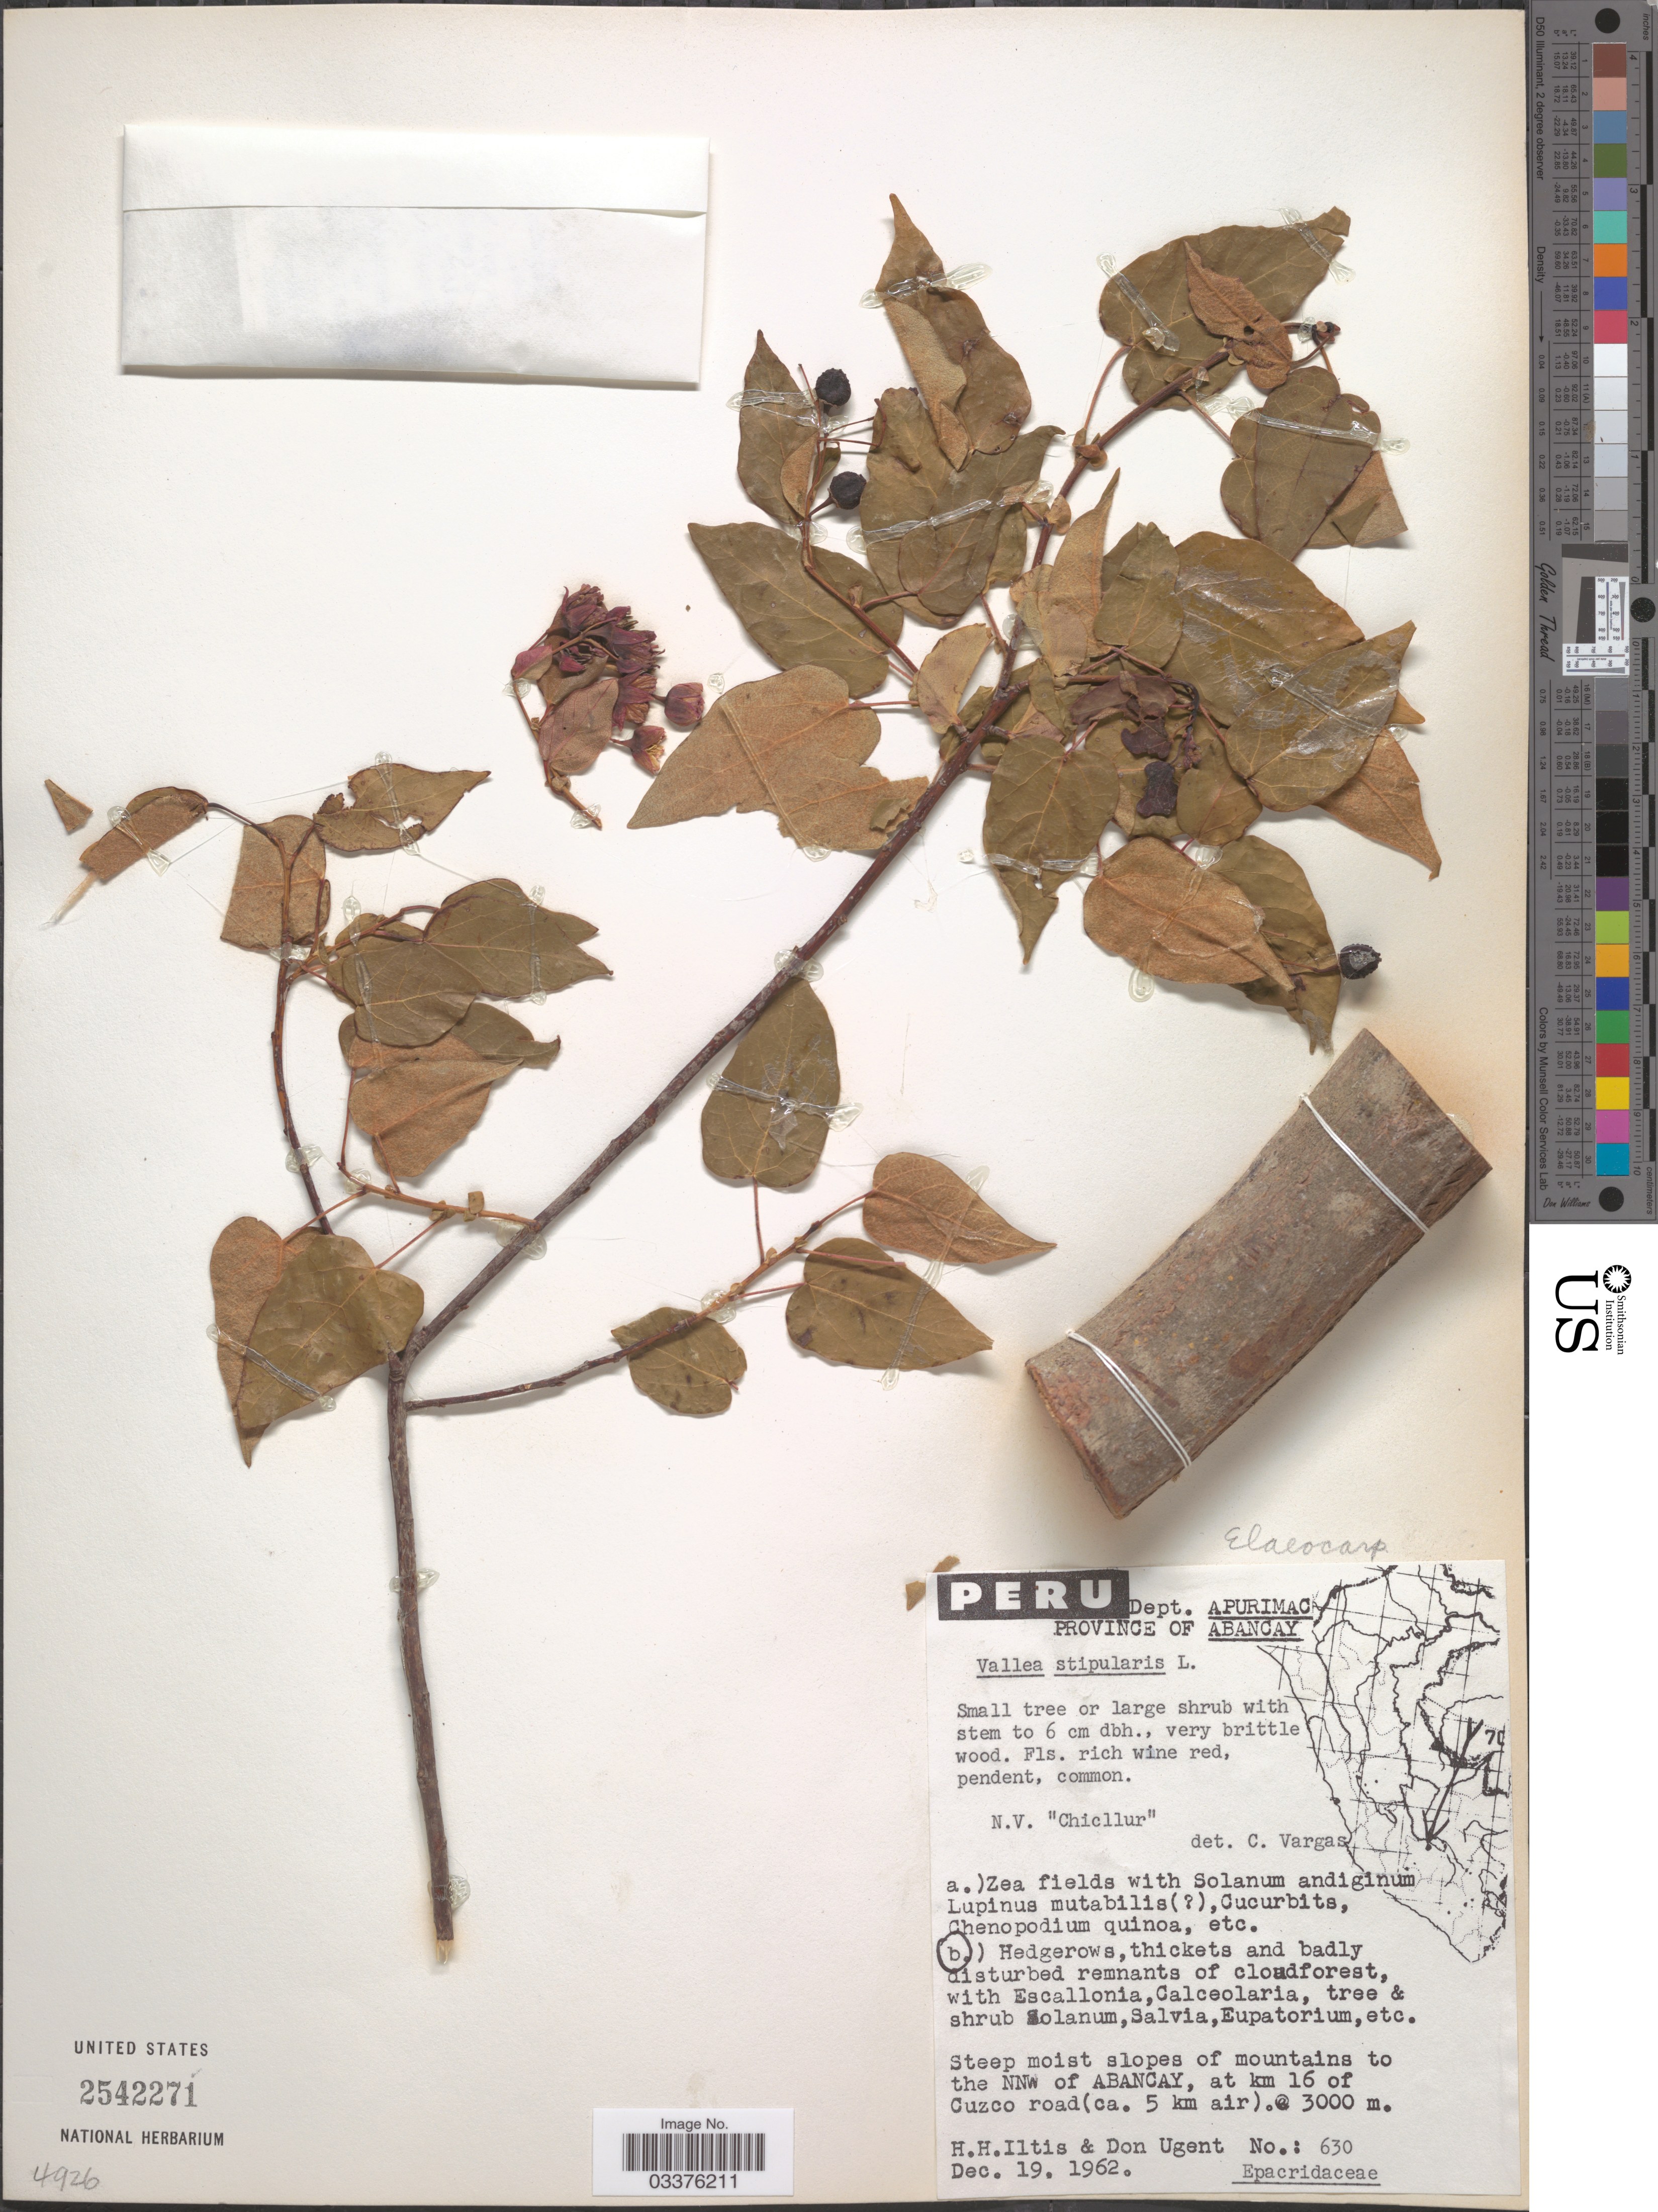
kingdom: Plantae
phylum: Tracheophyta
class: Magnoliopsida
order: Oxalidales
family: Elaeocarpaceae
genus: Vallea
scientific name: Vallea stipularis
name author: L. f.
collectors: H. H. Iltis & D. Ugent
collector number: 630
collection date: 1962-12-19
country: Peru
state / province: Apurímac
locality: Dept. Apurimac, Province of Abancay, Steep moist slopes of mountains to the NNW of Abancay, at km 16 of Cuzco road (ca. 5 km air).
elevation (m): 3000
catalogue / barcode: US 2542271